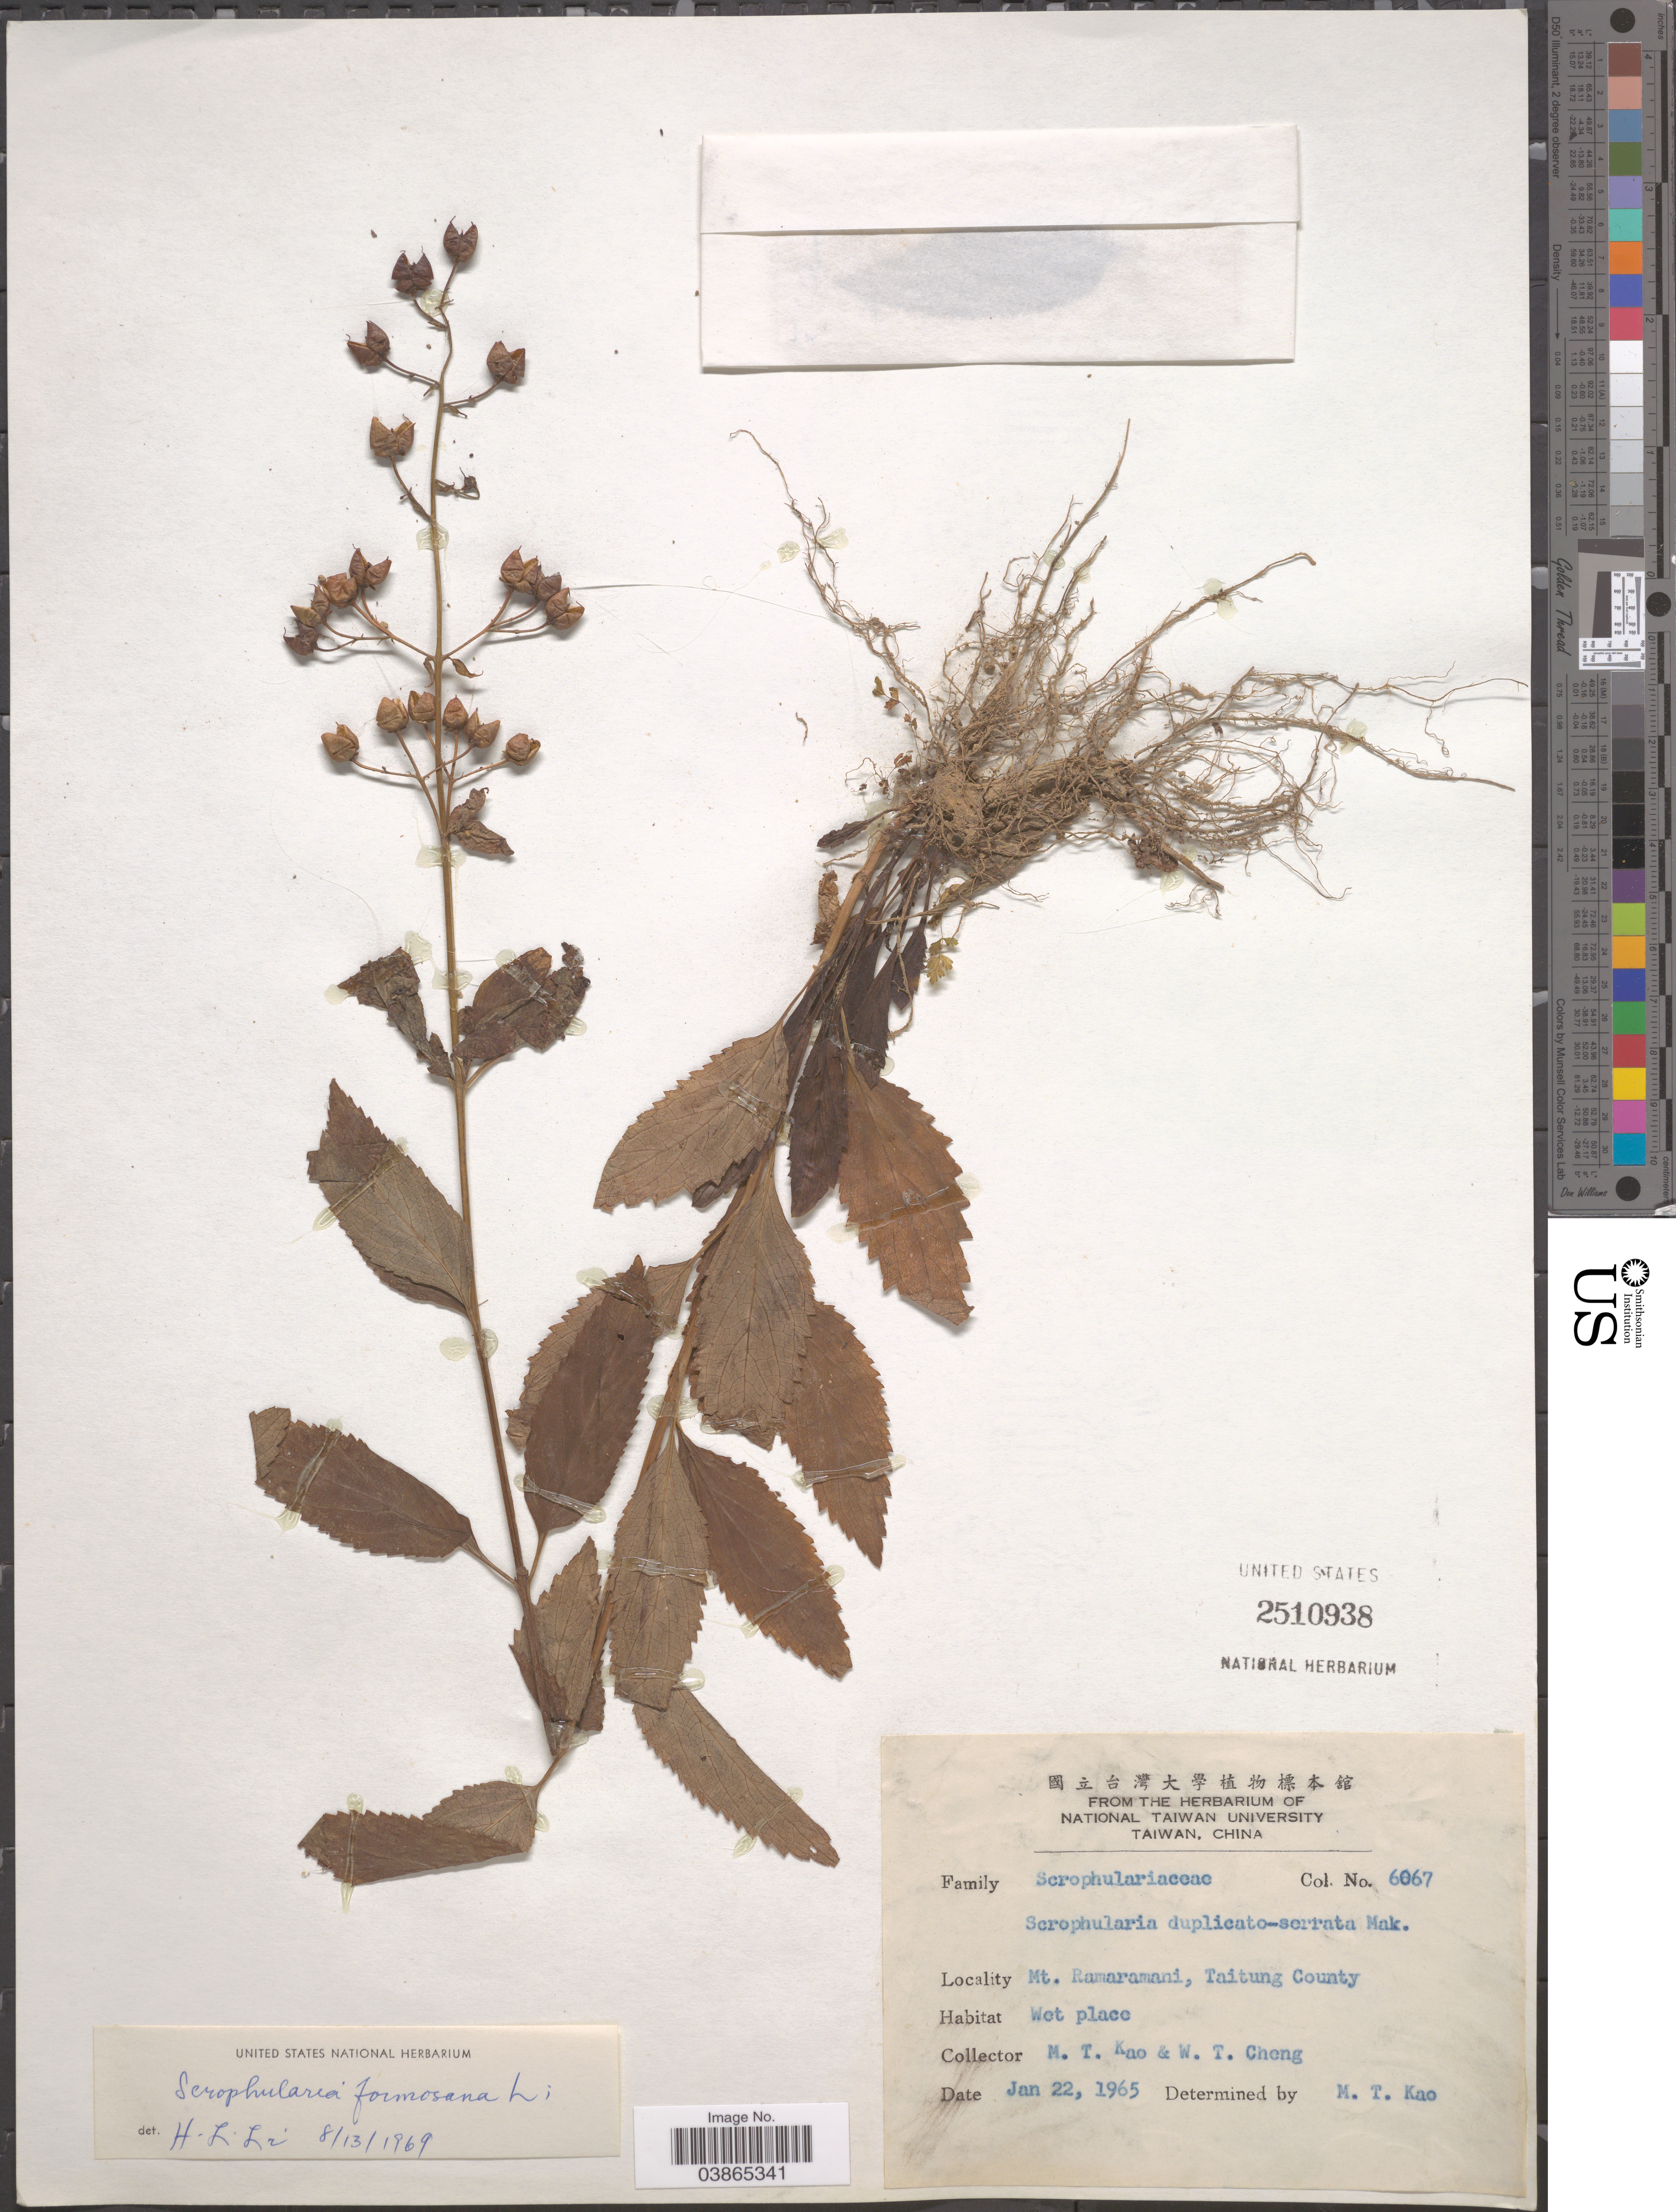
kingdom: Plantae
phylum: Tracheophyta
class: Magnoliopsida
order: Lamiales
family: Scrophulariaceae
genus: Scrophularia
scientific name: Scrophularia formosana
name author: H.L. Li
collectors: M. T. Kao & W. Cheng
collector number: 6067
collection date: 1965-01-22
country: Taiwan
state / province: Taitung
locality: Mt. Ramaramani, Taitung County.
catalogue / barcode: US 2510938